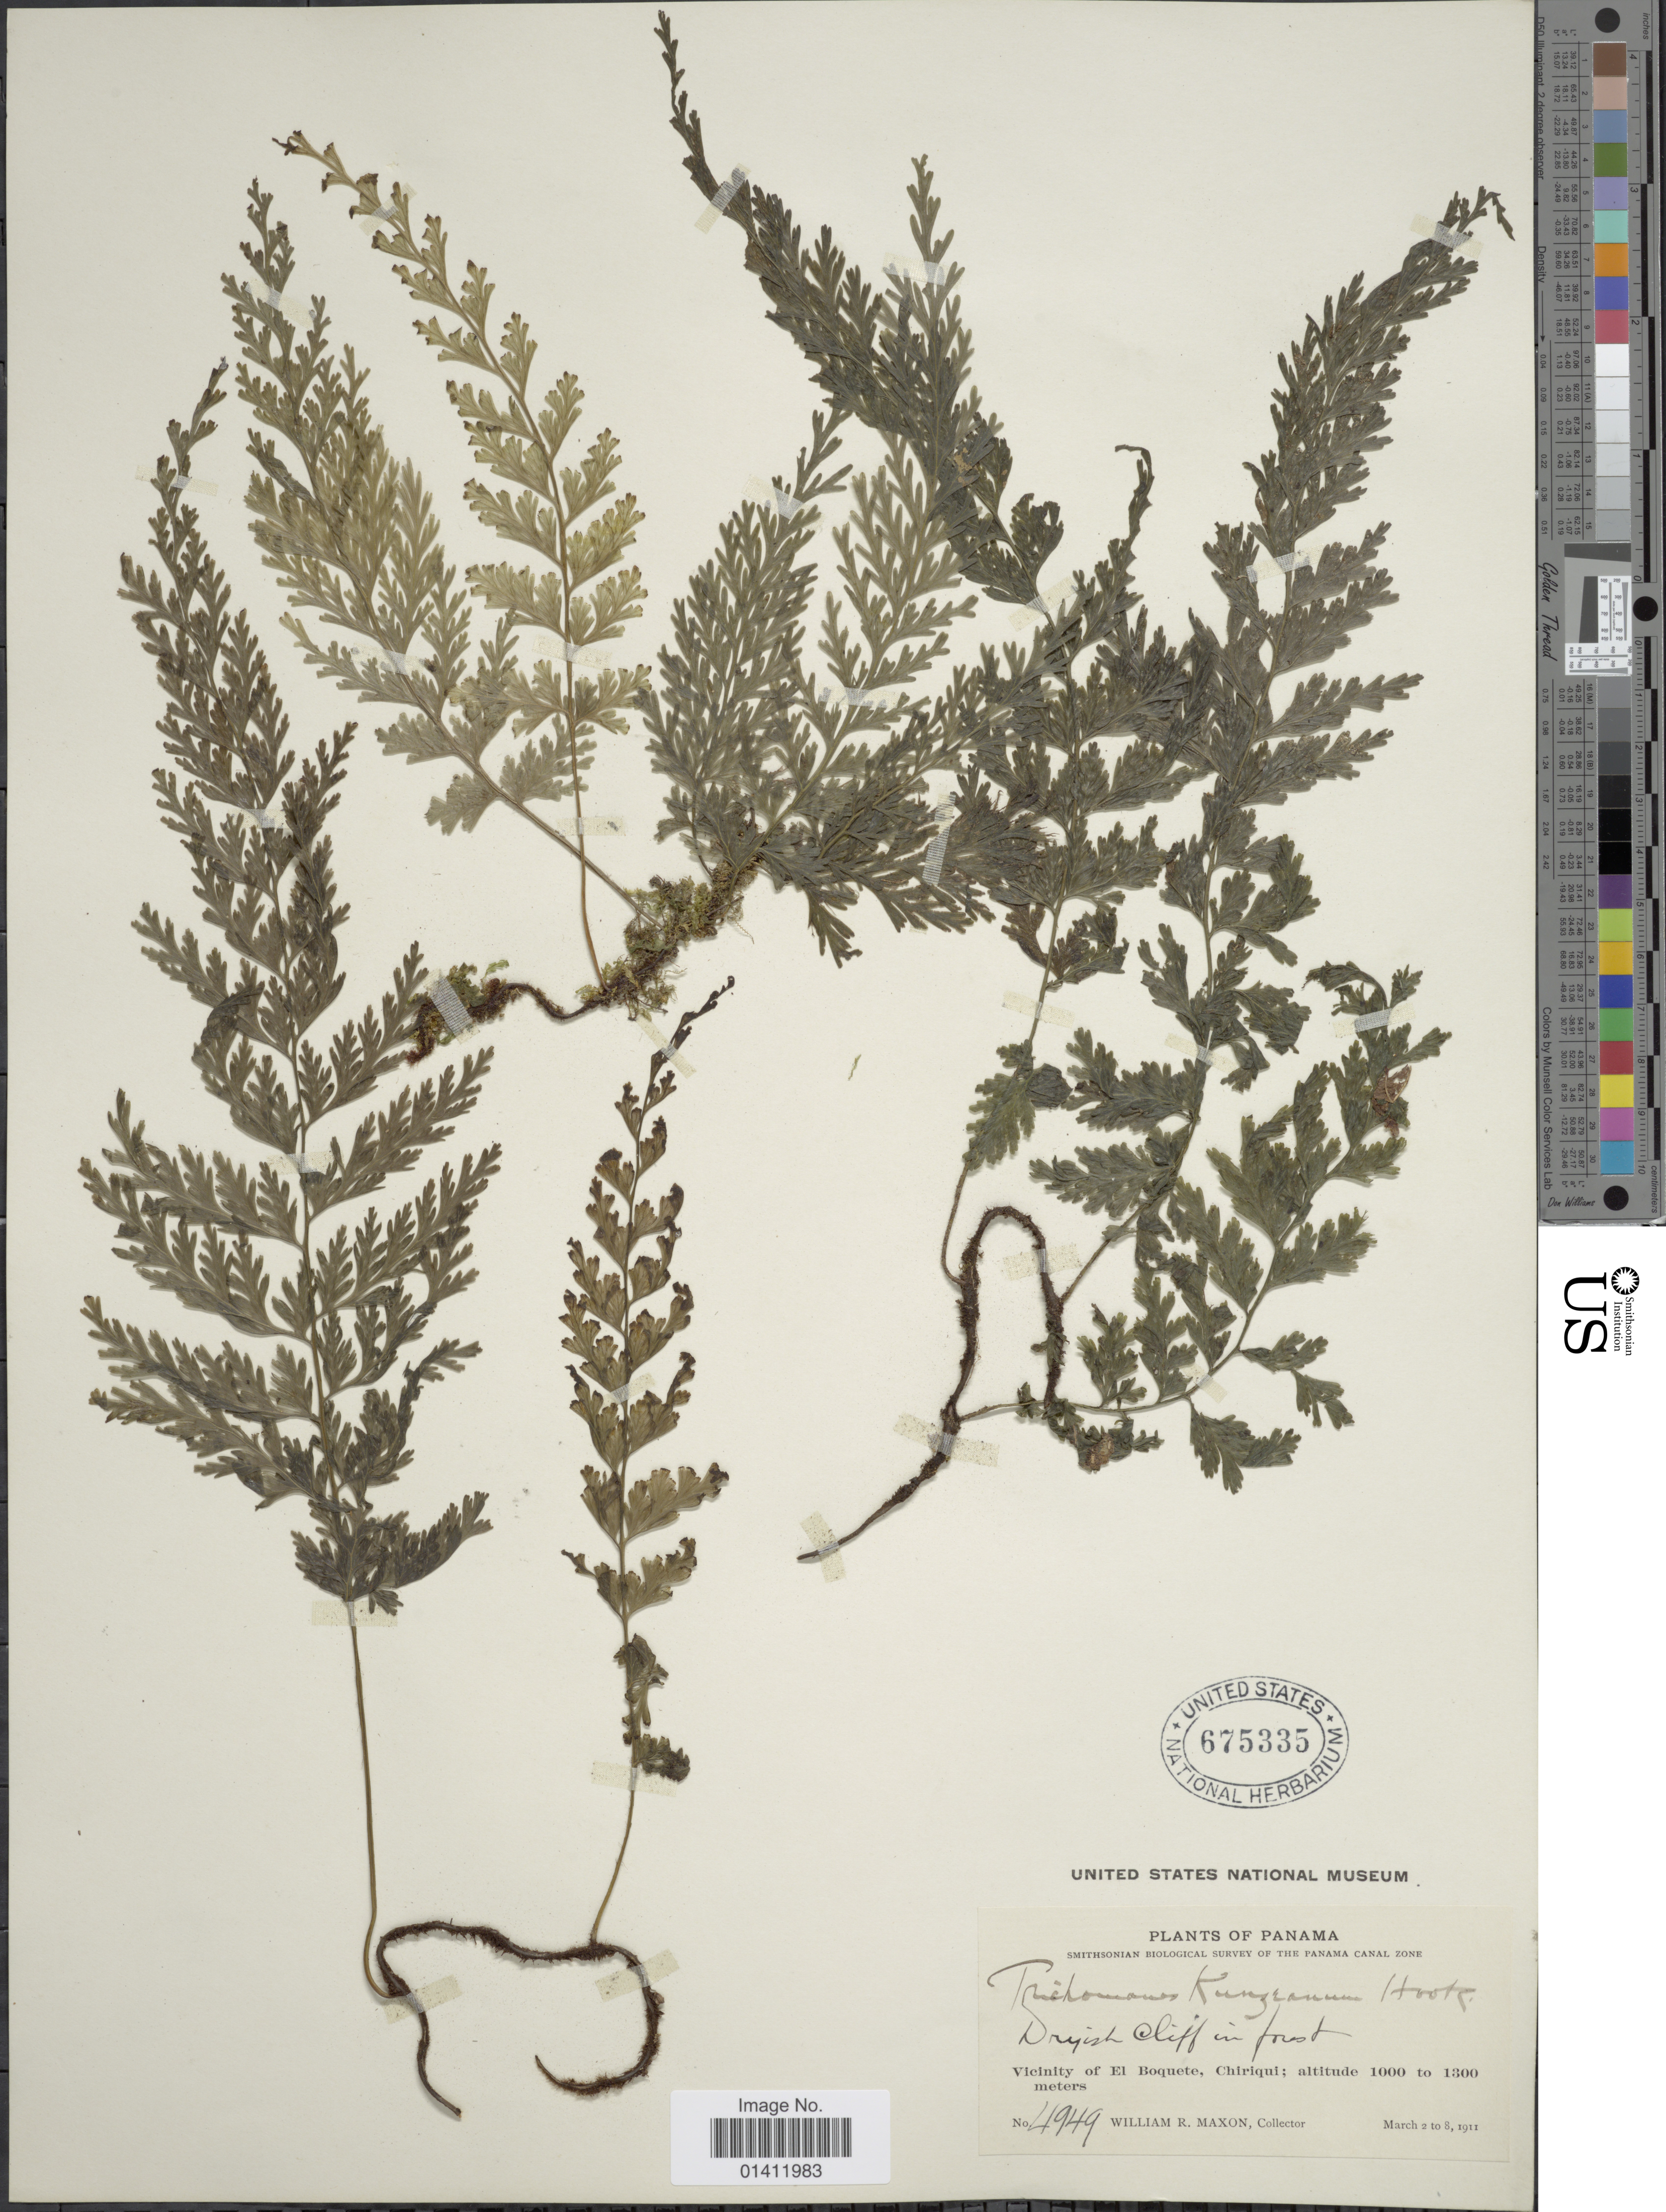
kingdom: Plantae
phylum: Tracheophyta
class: Polypodiopsida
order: Hymenophyllales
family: Hymenophyllaceae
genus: Vandenboschia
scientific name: Vandenboschia radicans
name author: (Sw.) Copel.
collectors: W. R. Maxon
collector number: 4949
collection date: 1911-03-02/1911-03-08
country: Panama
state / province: Chiriqui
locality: Vicinity of El Boquete.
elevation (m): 1000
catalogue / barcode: US 675335